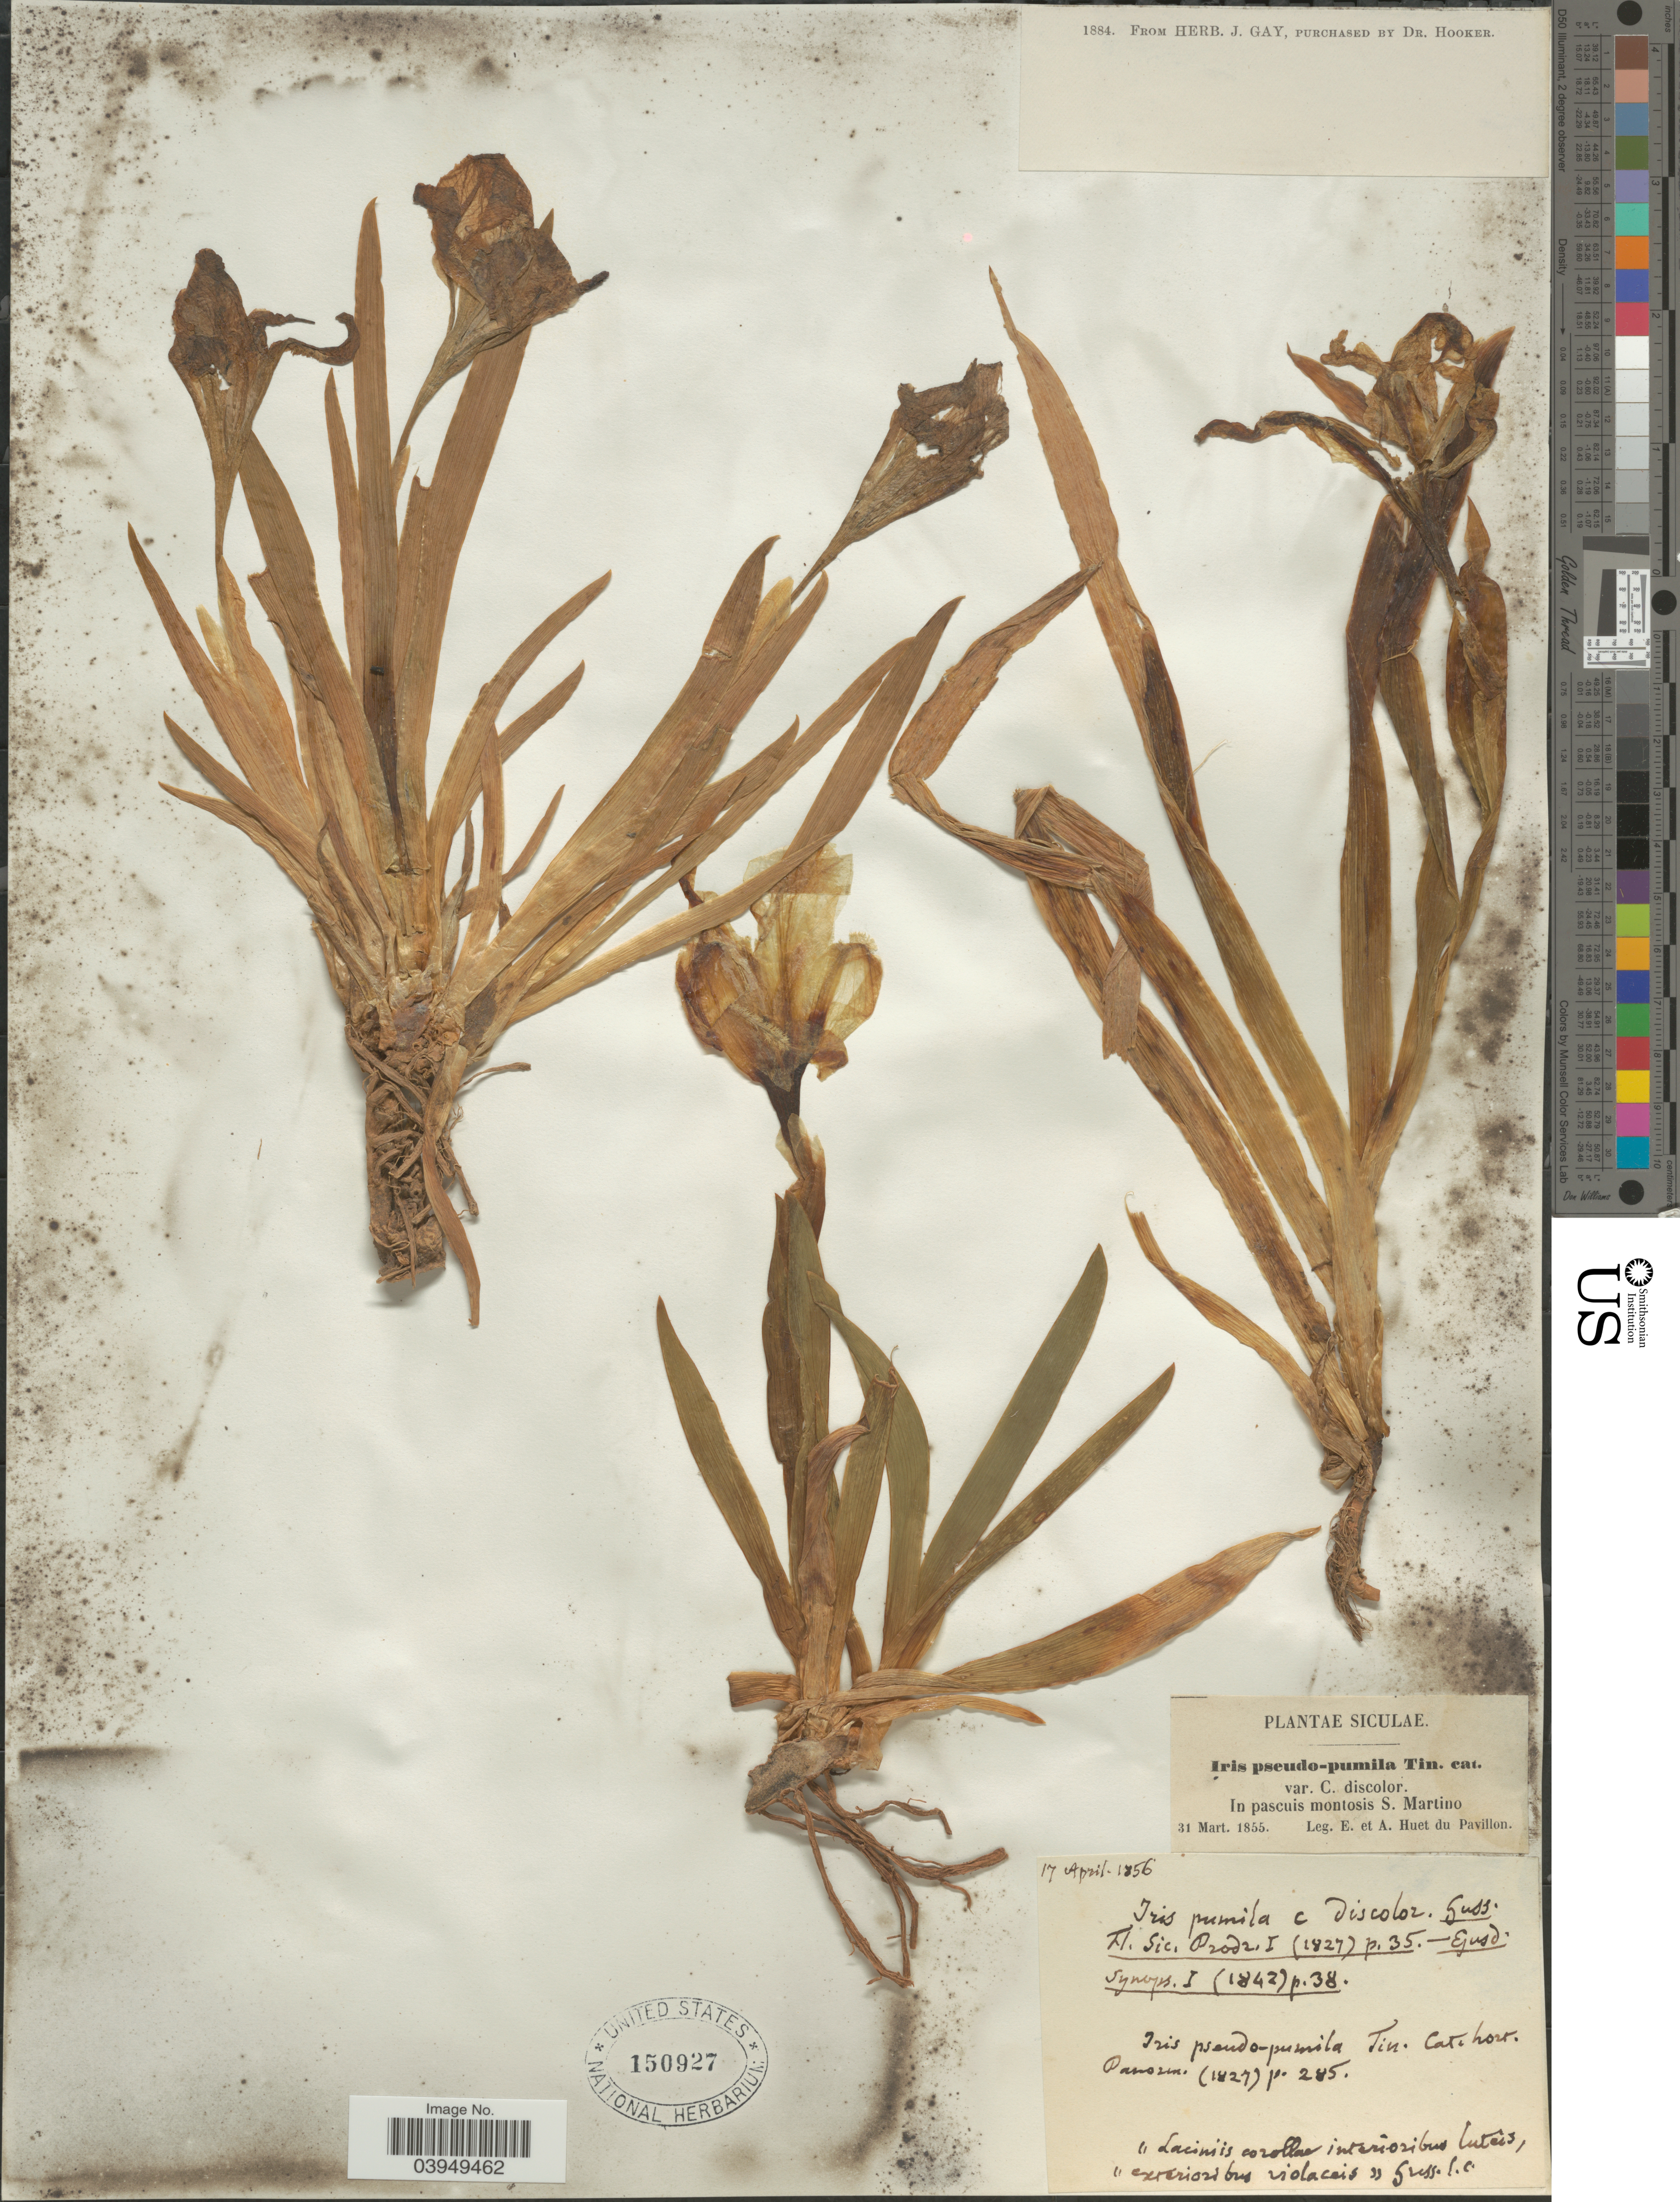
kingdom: Plantae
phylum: Tracheophyta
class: Liliopsida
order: Asparagales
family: Iridaceae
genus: Iris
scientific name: Iris pumila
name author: L.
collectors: E. Huet du Pavillon & A. Huet du Pavillon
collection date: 1855-03-31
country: Italy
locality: Siculae. In pascuis montosis S. Martino.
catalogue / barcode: US 150927